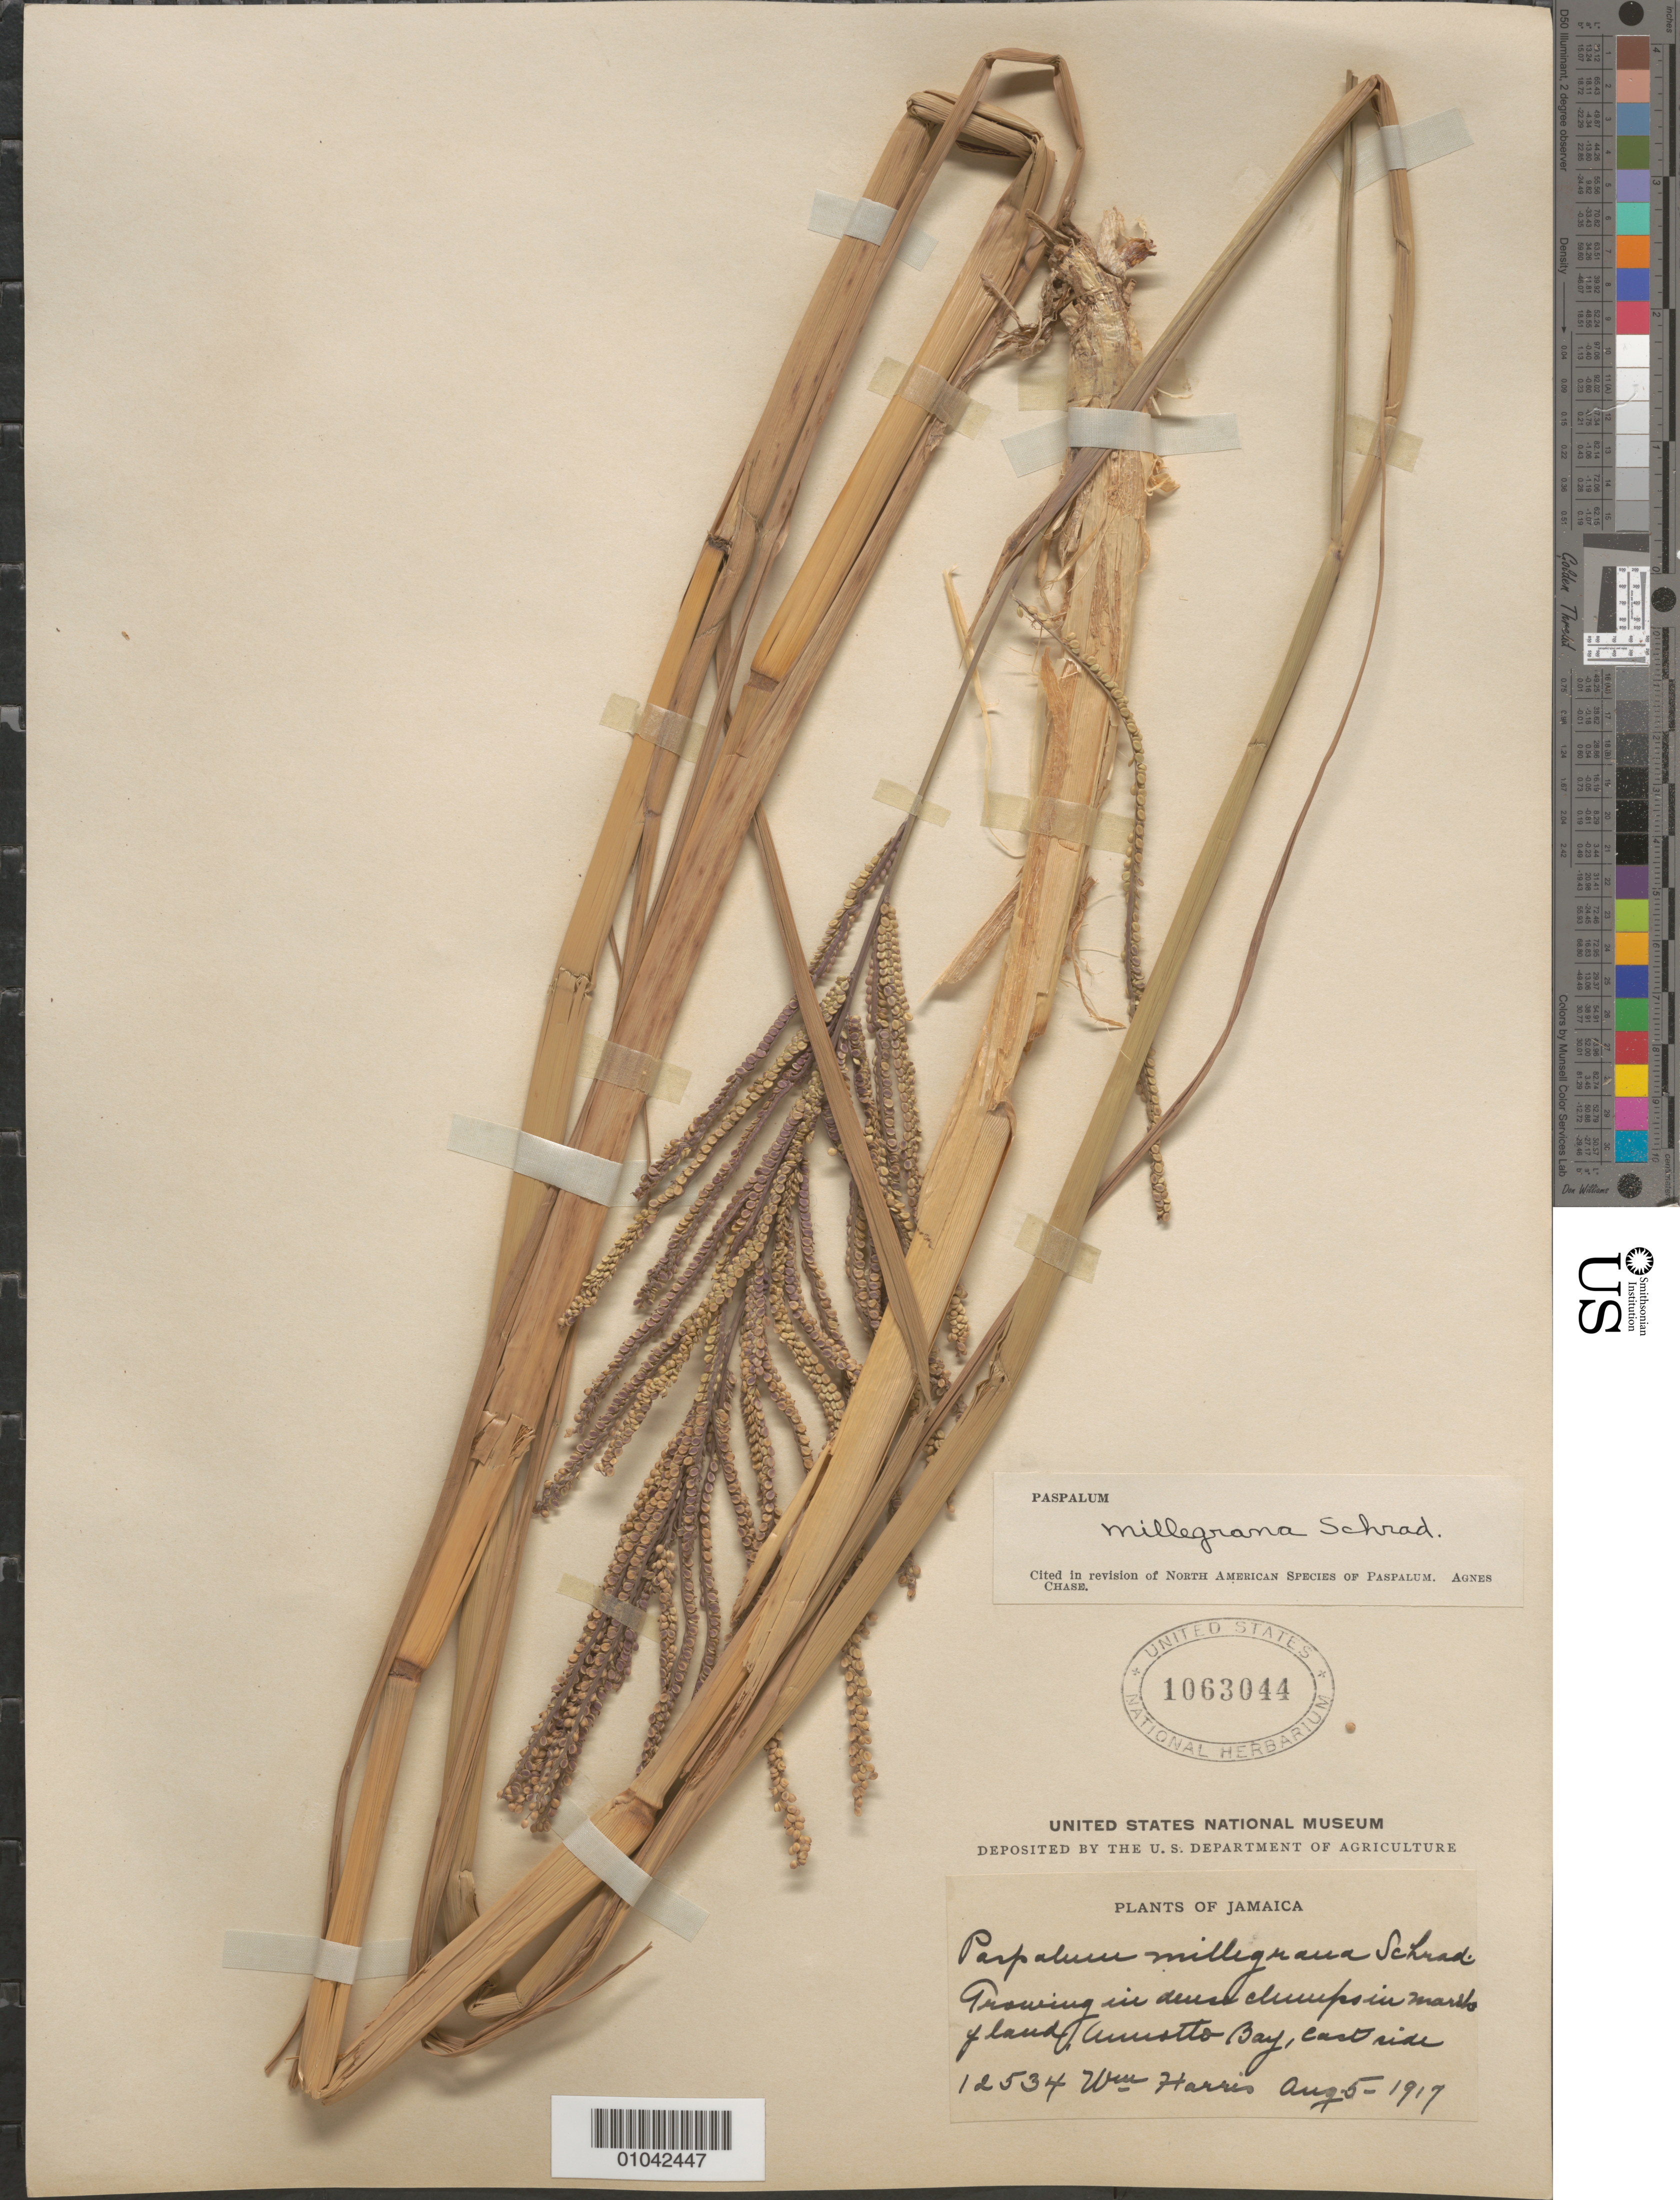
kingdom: Plantae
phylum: Tracheophyta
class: Liliopsida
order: Poales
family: Poaceae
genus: Paspalum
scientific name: Paspalum millegrana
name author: Schrad.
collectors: W. Harris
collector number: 12534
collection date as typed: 05 Aug 1917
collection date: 1917-08-05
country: Jamaica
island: Jamaica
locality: Ammotto (?) Bay, E side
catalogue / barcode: US 1063044